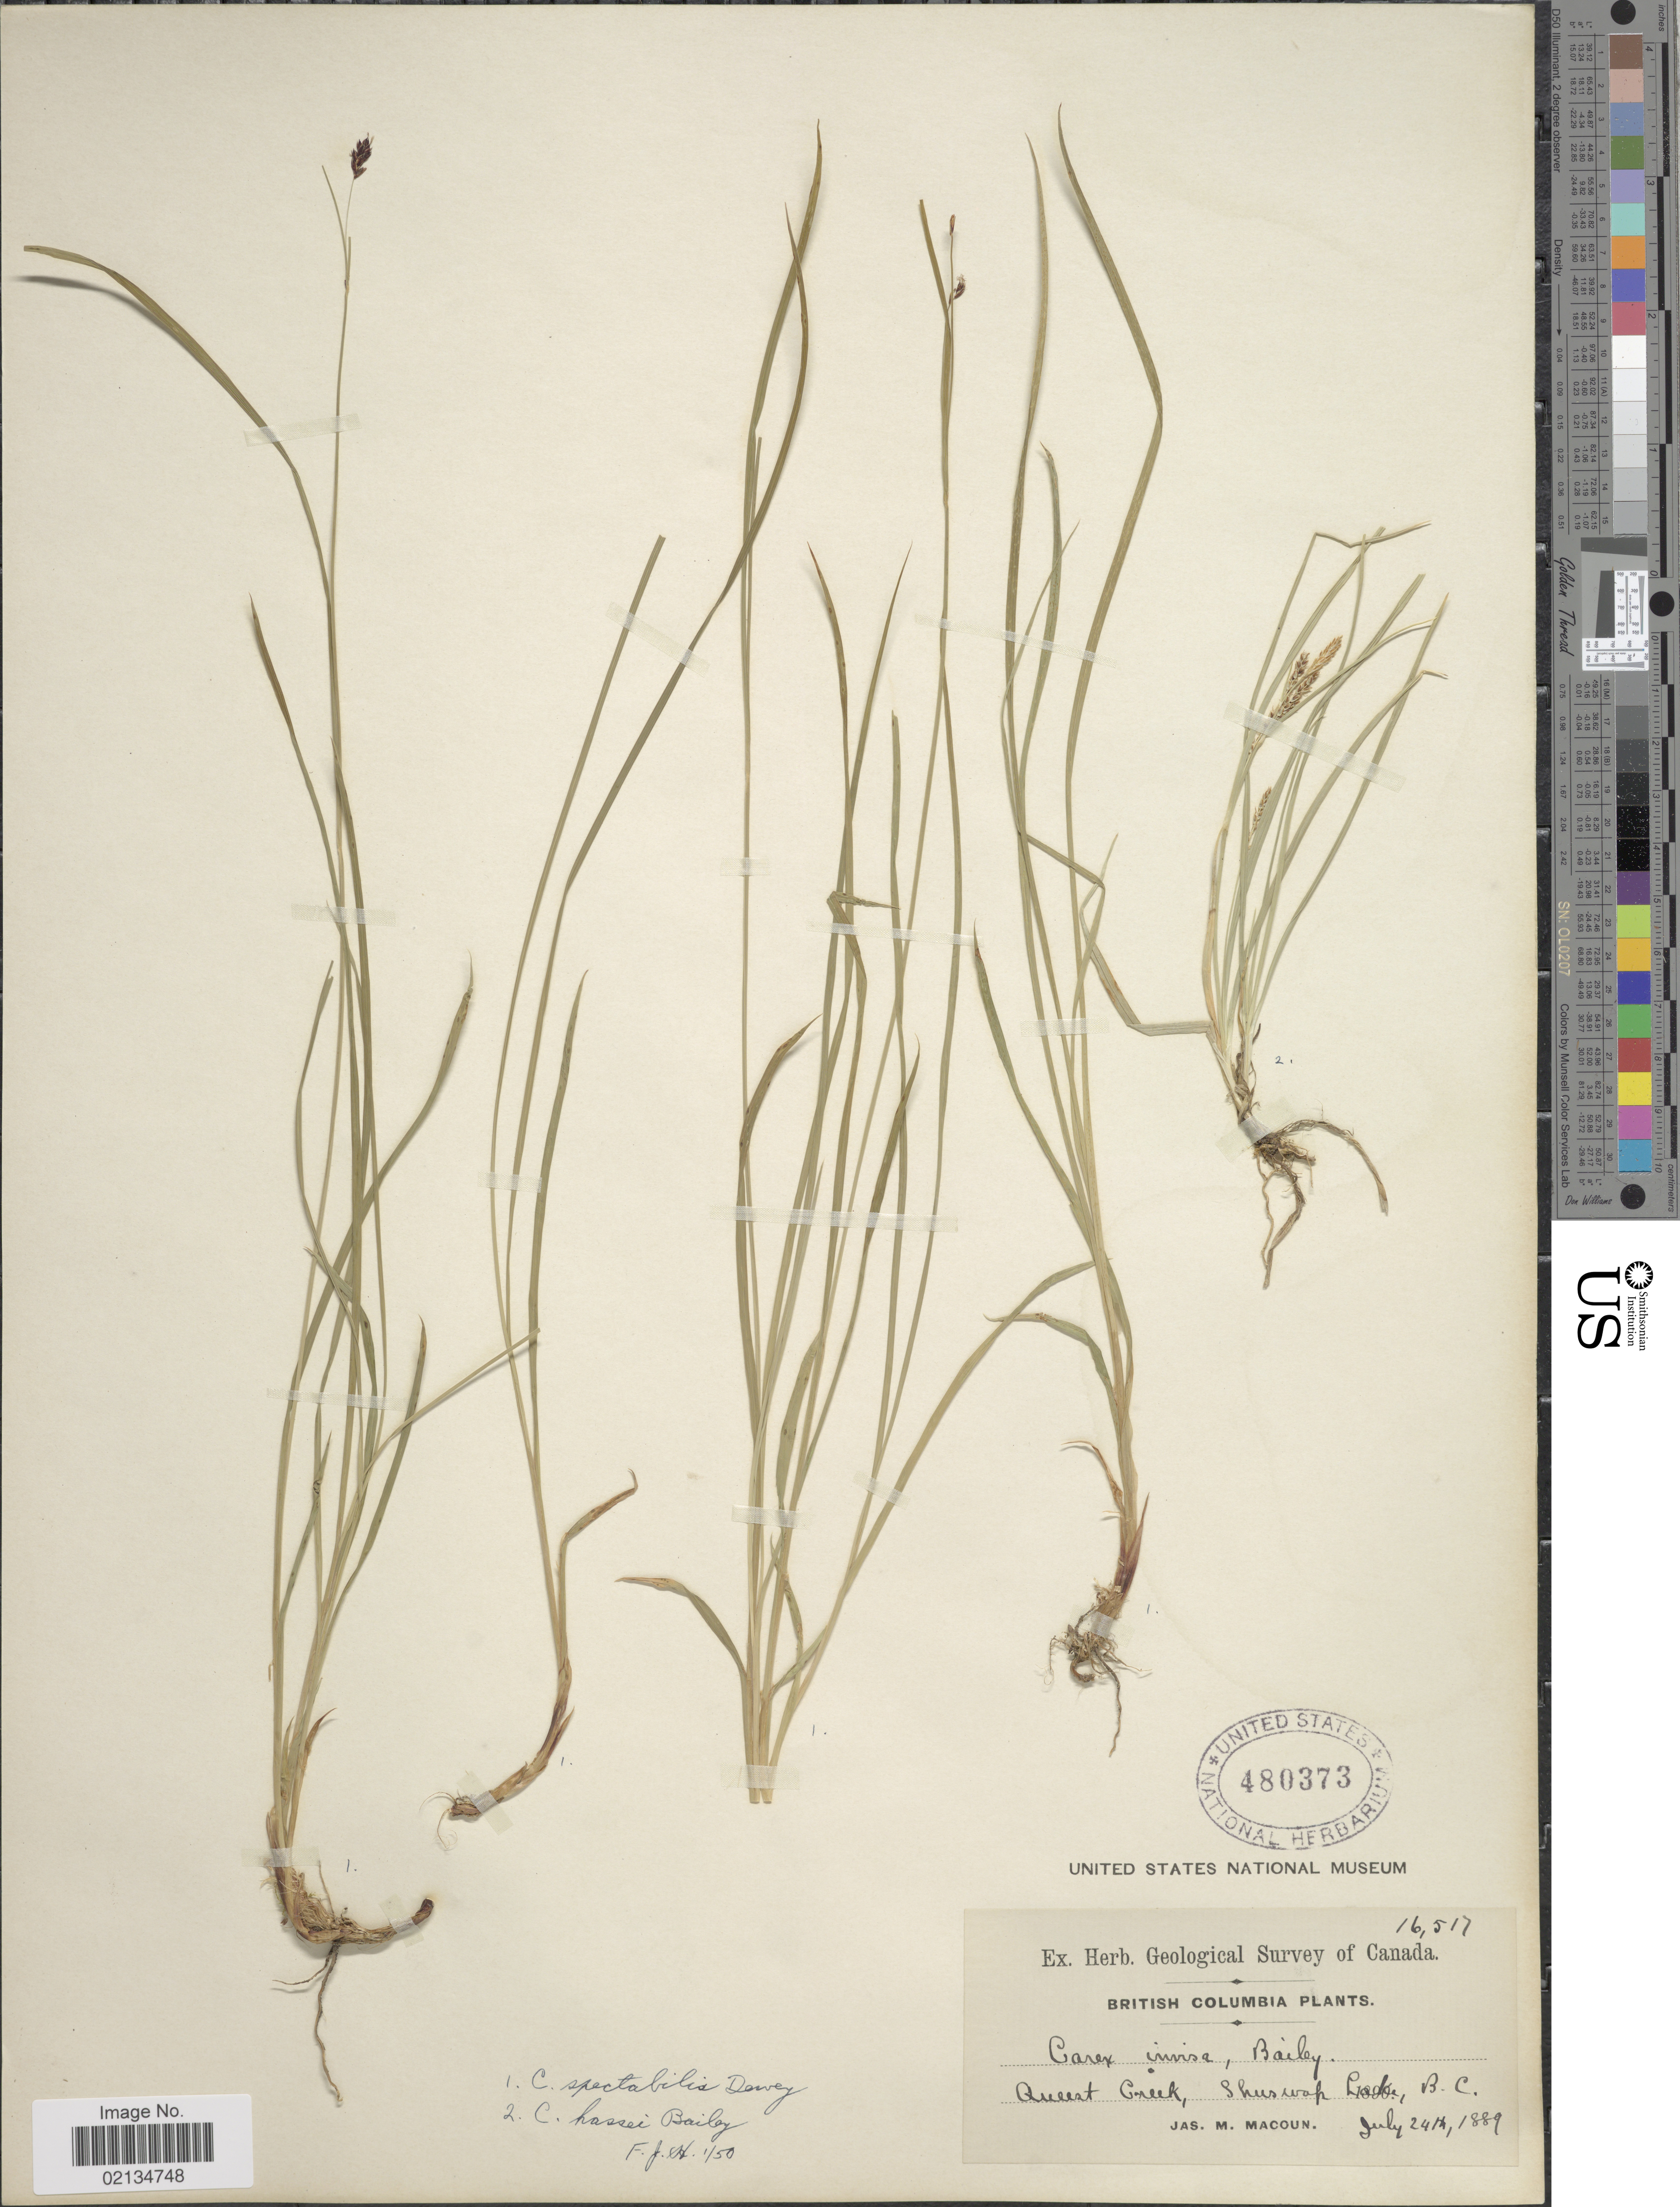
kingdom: Plantae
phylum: Tracheophyta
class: Liliopsida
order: Poales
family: Cyperaceae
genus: Carex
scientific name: Carex spectabilis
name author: Dewey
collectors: J. M. Macoun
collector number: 16517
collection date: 1889-07-24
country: Canada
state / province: British Columbia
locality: Queest Creek, Shuswap Lake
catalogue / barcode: US 480373